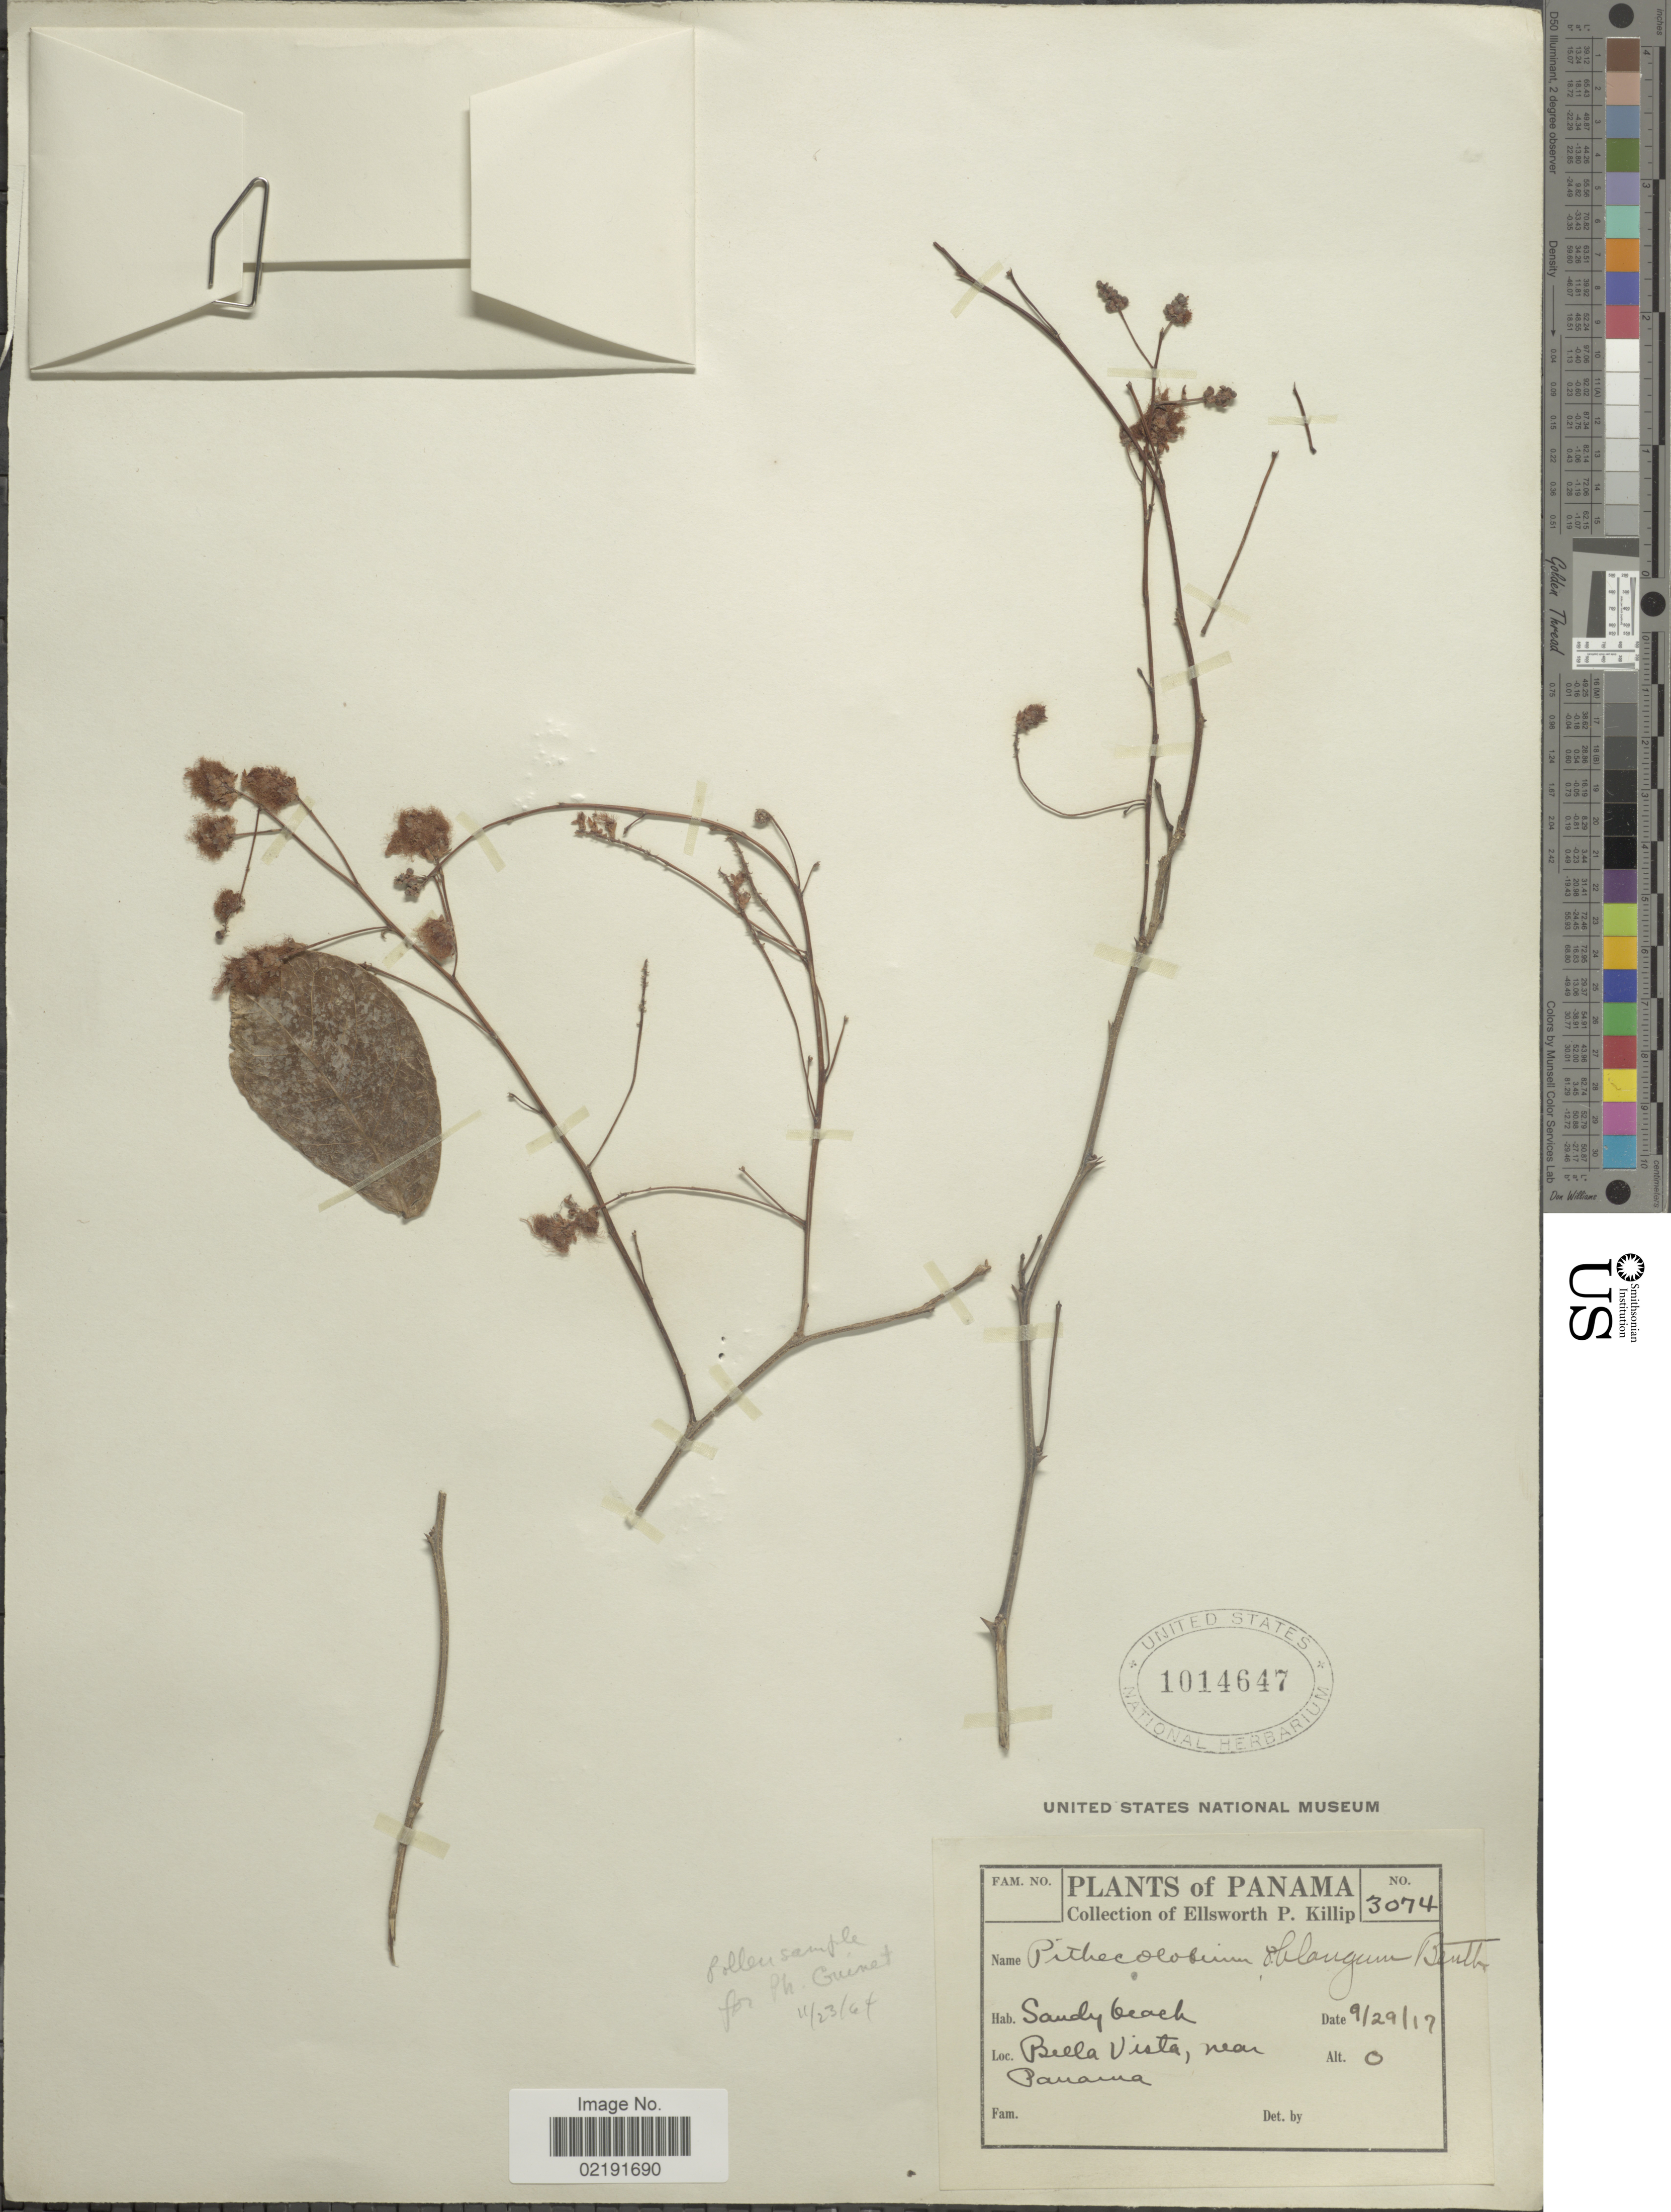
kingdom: Plantae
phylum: Tracheophyta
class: Magnoliopsida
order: Fabales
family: Fabaceae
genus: Pithecellobium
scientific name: Pithecellobium oblongum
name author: Benth.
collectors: E. P. Killip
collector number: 3074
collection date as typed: Transcribed d/m/y: 29/9/17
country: Panama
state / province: Panamá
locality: Bella Vista, near Panama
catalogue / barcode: US 1014647